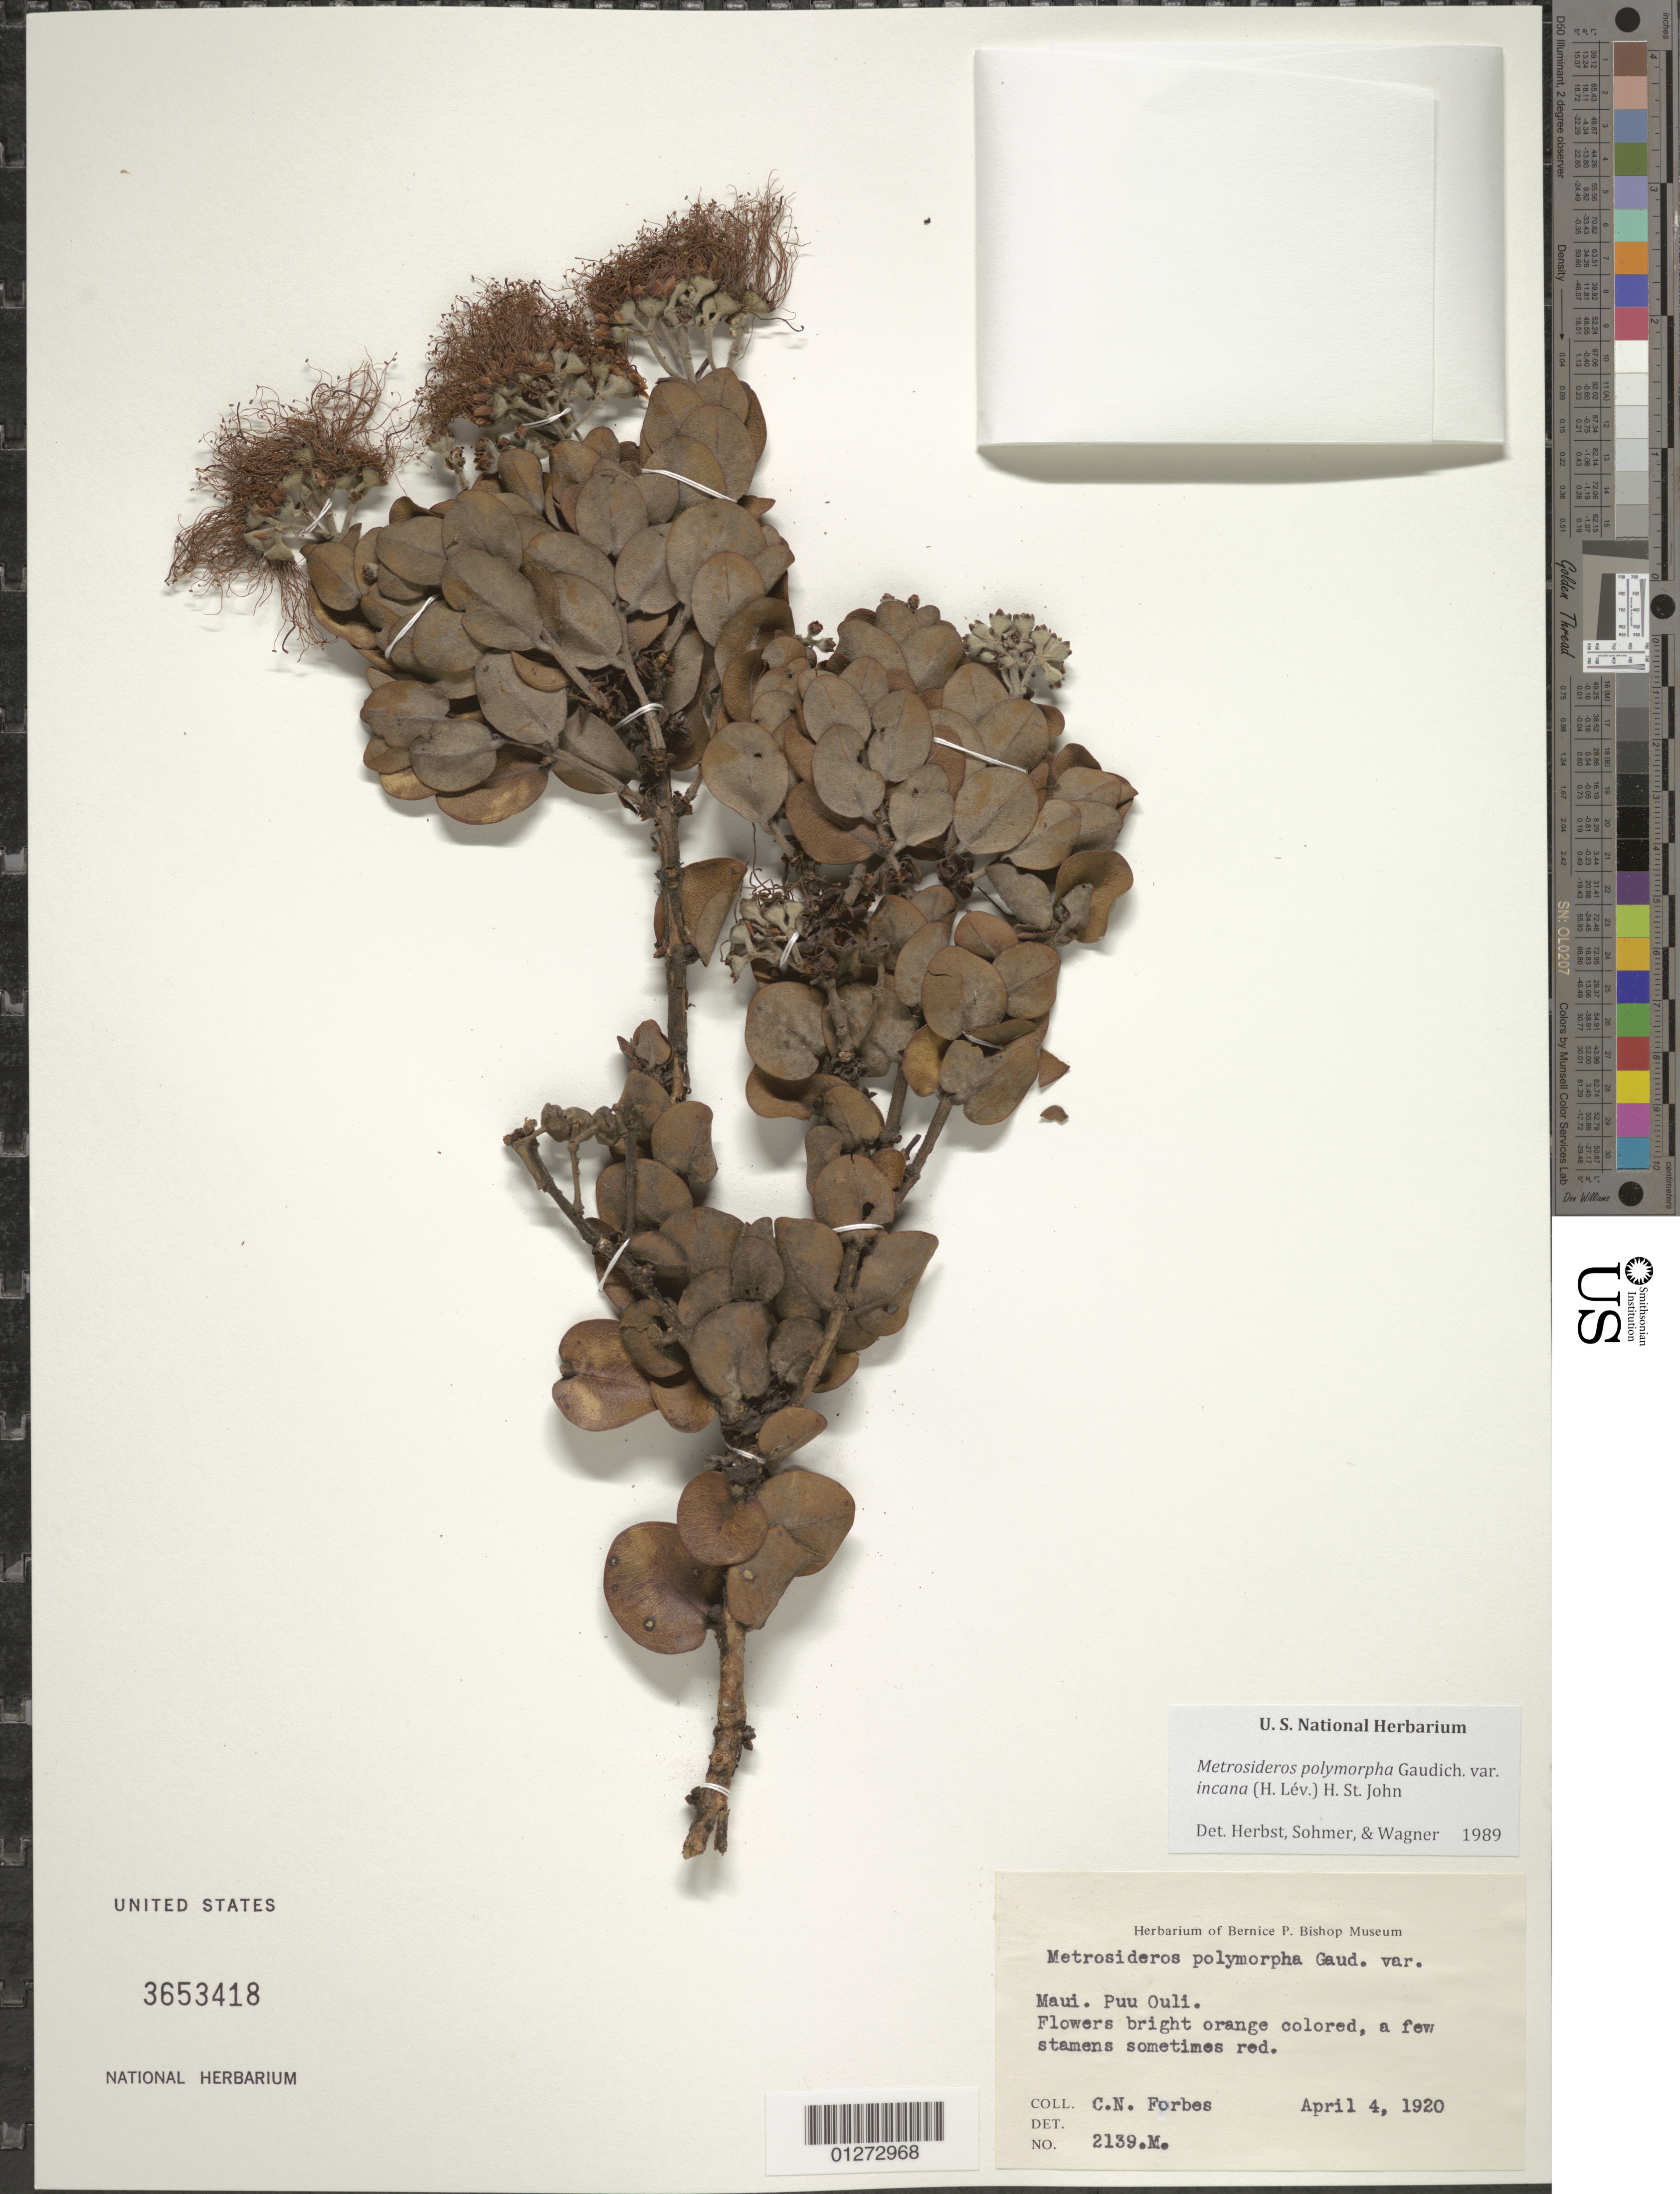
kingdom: Plantae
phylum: Tracheophyta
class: Magnoliopsida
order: Myrtales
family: Myrtaceae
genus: Metrosideros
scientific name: Metrosideros polymorpha var. incana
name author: H. St. John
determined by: Herbst, D. R.; Sohmer, S. H.; Wagner, W. L.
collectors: C. N. Forbes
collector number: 2139.M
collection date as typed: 4 Apr 1920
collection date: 1920-04-04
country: United States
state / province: Hawaii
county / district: Maui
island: Maui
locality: East Maui; Pu'u Ouli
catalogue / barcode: US 3653418